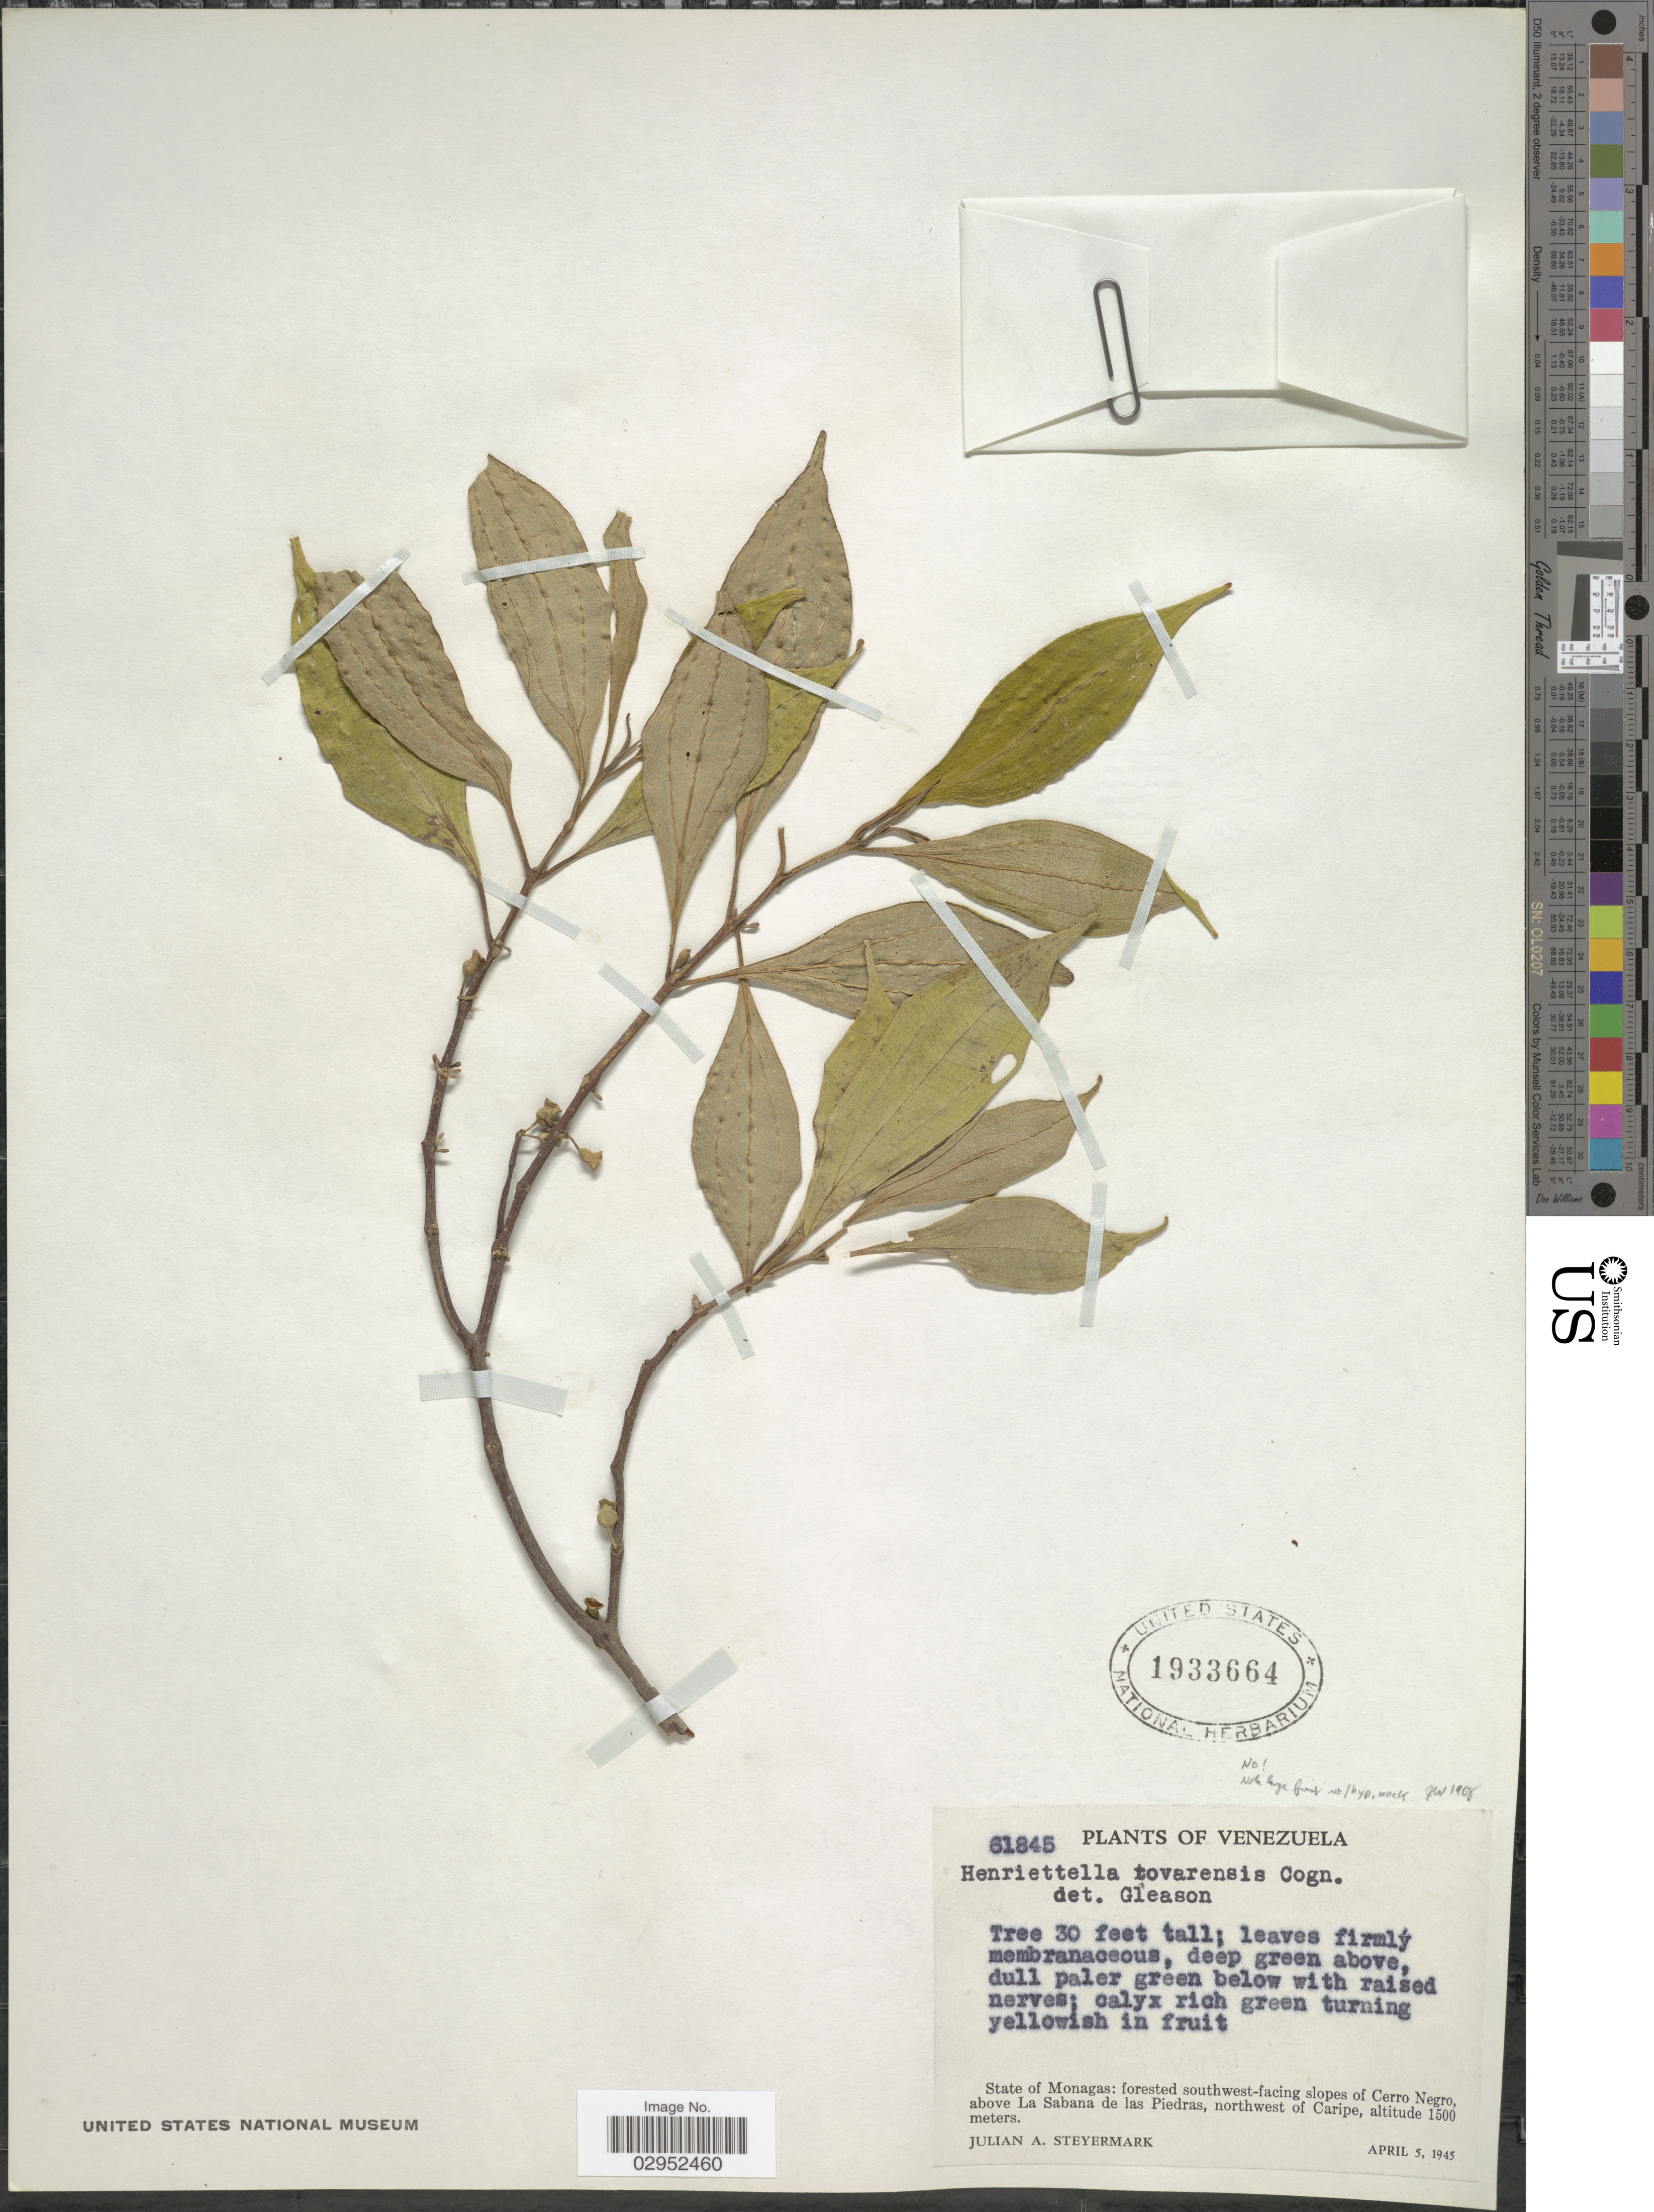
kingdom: Plantae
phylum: Tracheophyta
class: Magnoliopsida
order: Myrtales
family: Melastomataceae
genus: Henriettea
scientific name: Henriettea tovarensis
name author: (Cogn.) Penneys et al.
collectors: J. Steyermark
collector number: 61845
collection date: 1945-04-05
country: Venezuela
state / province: Monagas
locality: Forested southwest-facing slopes of Cerro Negro, above La Sabana de las Piedras, northwest of Caripe.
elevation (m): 1500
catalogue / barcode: US 1933664